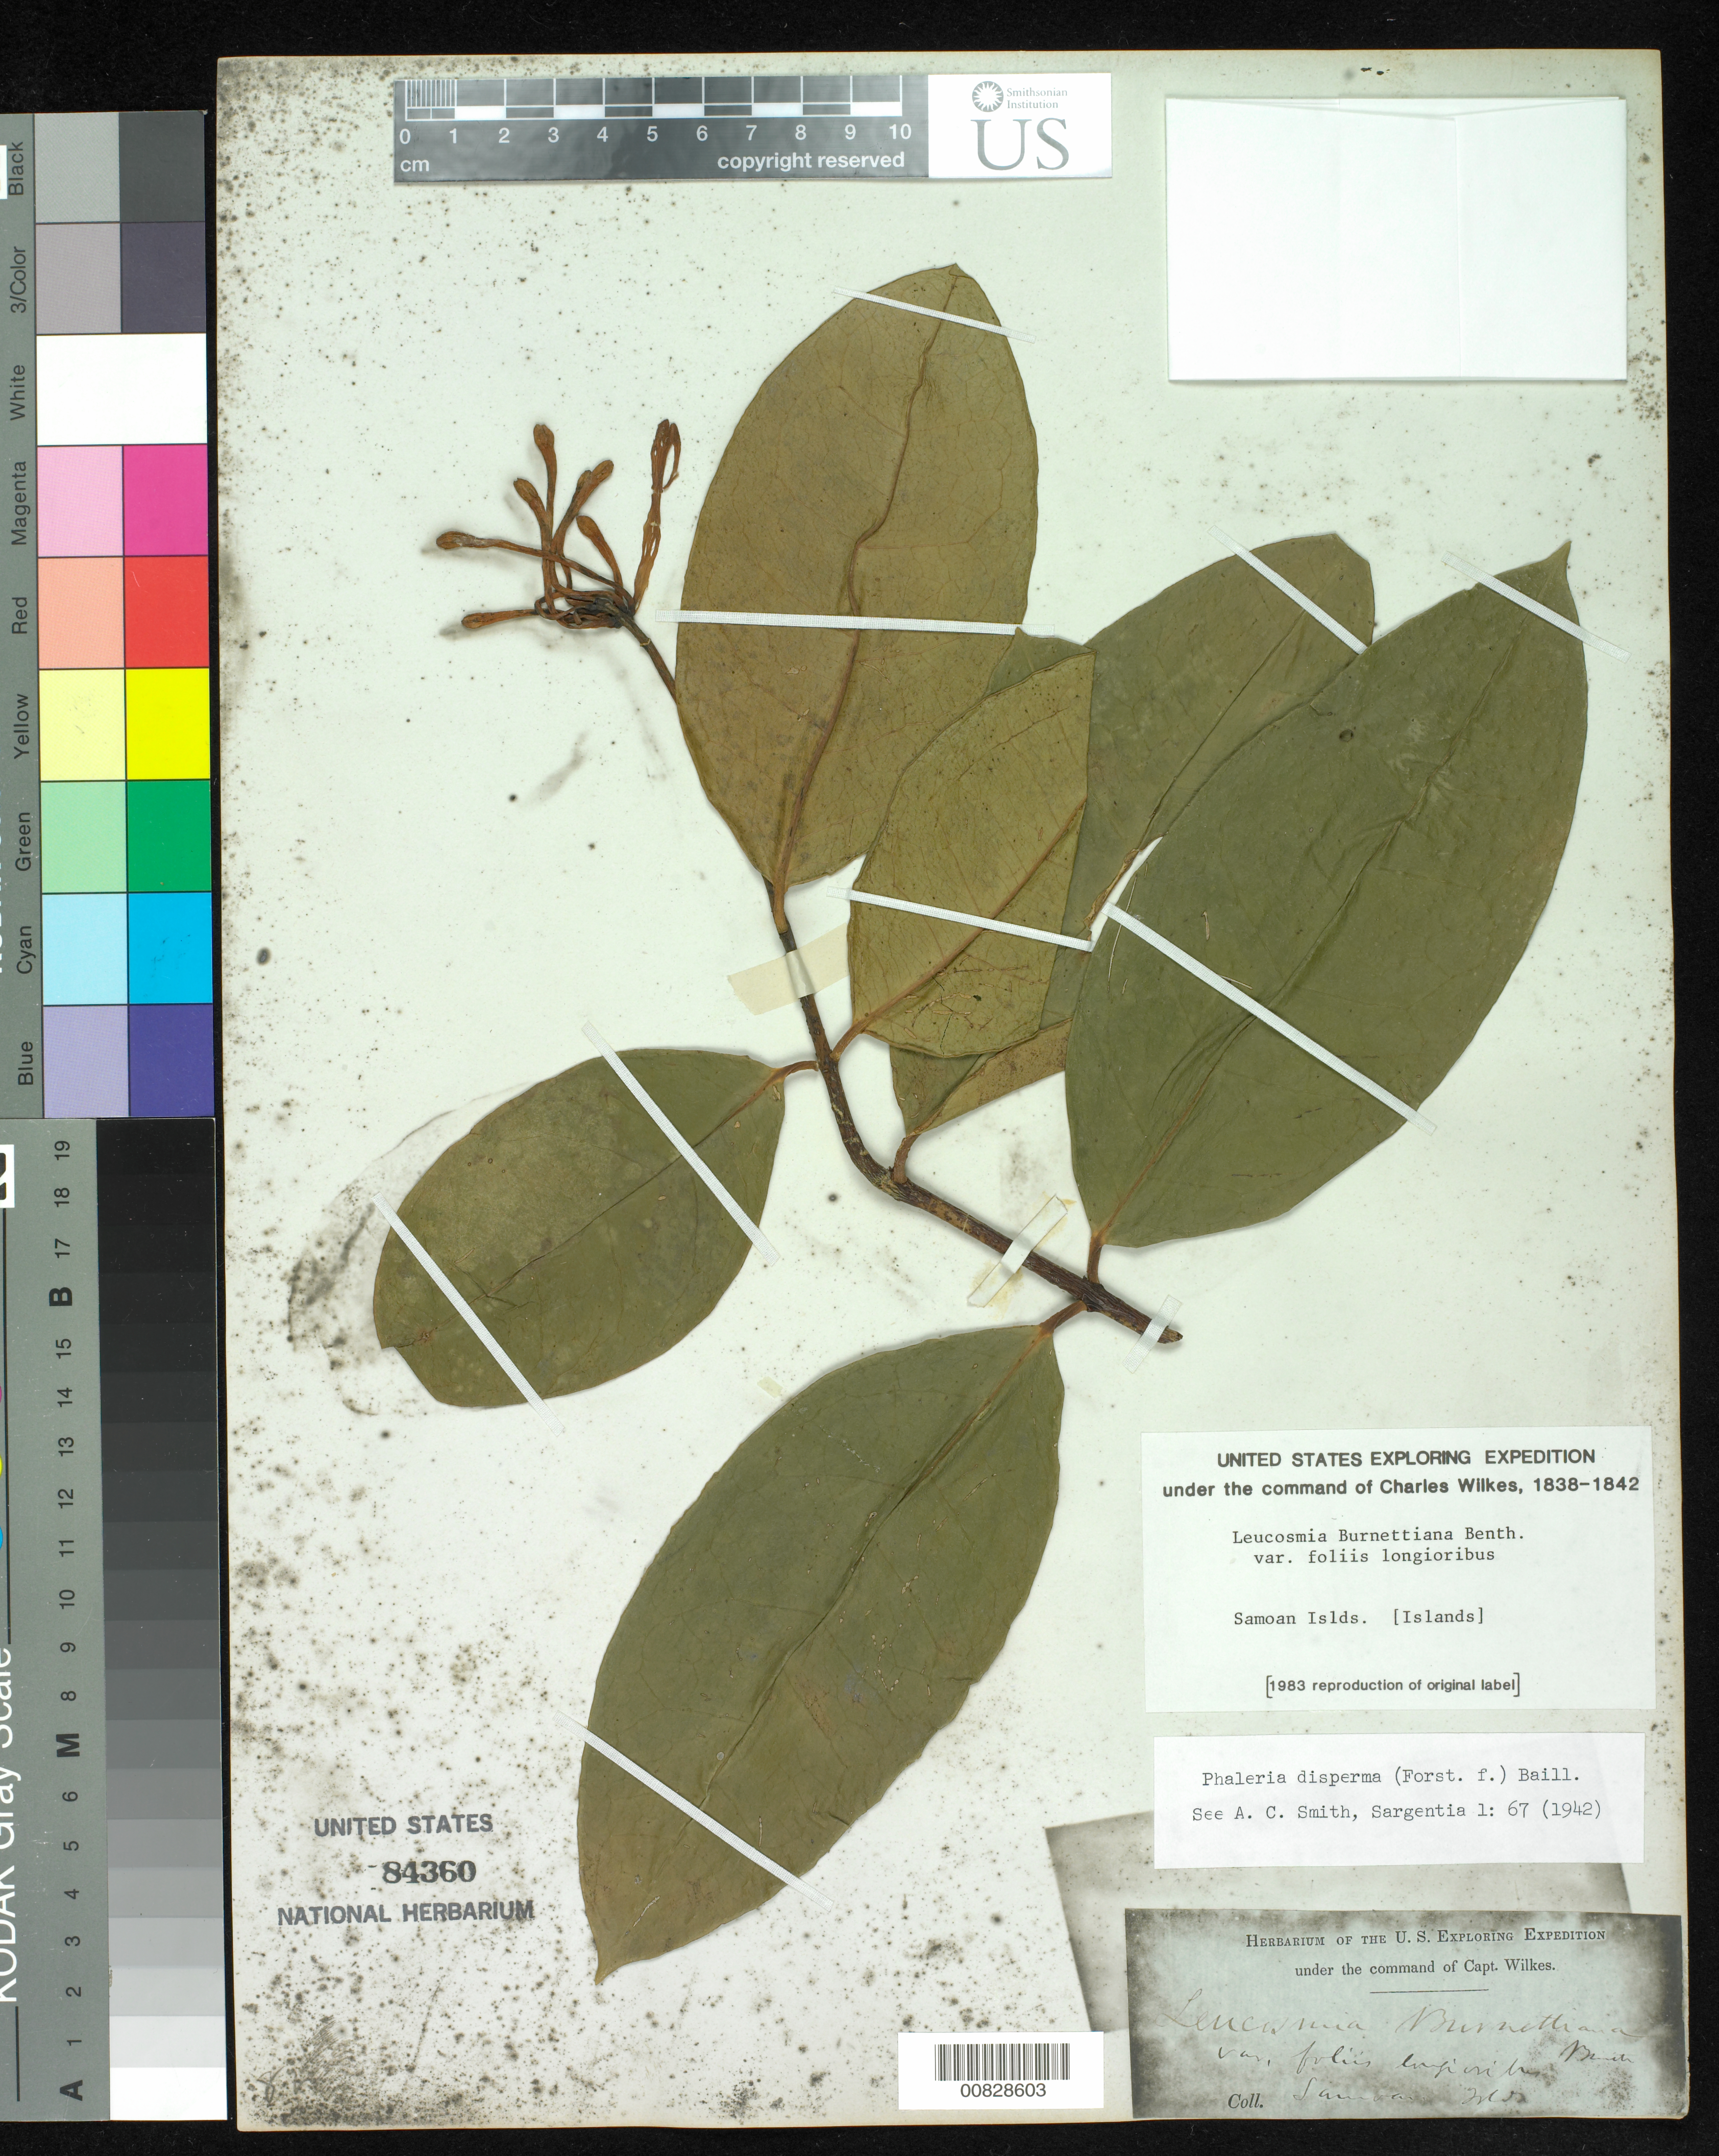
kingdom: Plantae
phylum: Tracheophyta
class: Magnoliopsida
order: Malvales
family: Thymelaeaceae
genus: Phaleria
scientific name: Phaleria disperma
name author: (G. Forst.) Baill.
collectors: Wilkes Explor. Exped.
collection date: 1838/1842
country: American Samoa / Samoa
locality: Samoan Islands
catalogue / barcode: US 84360